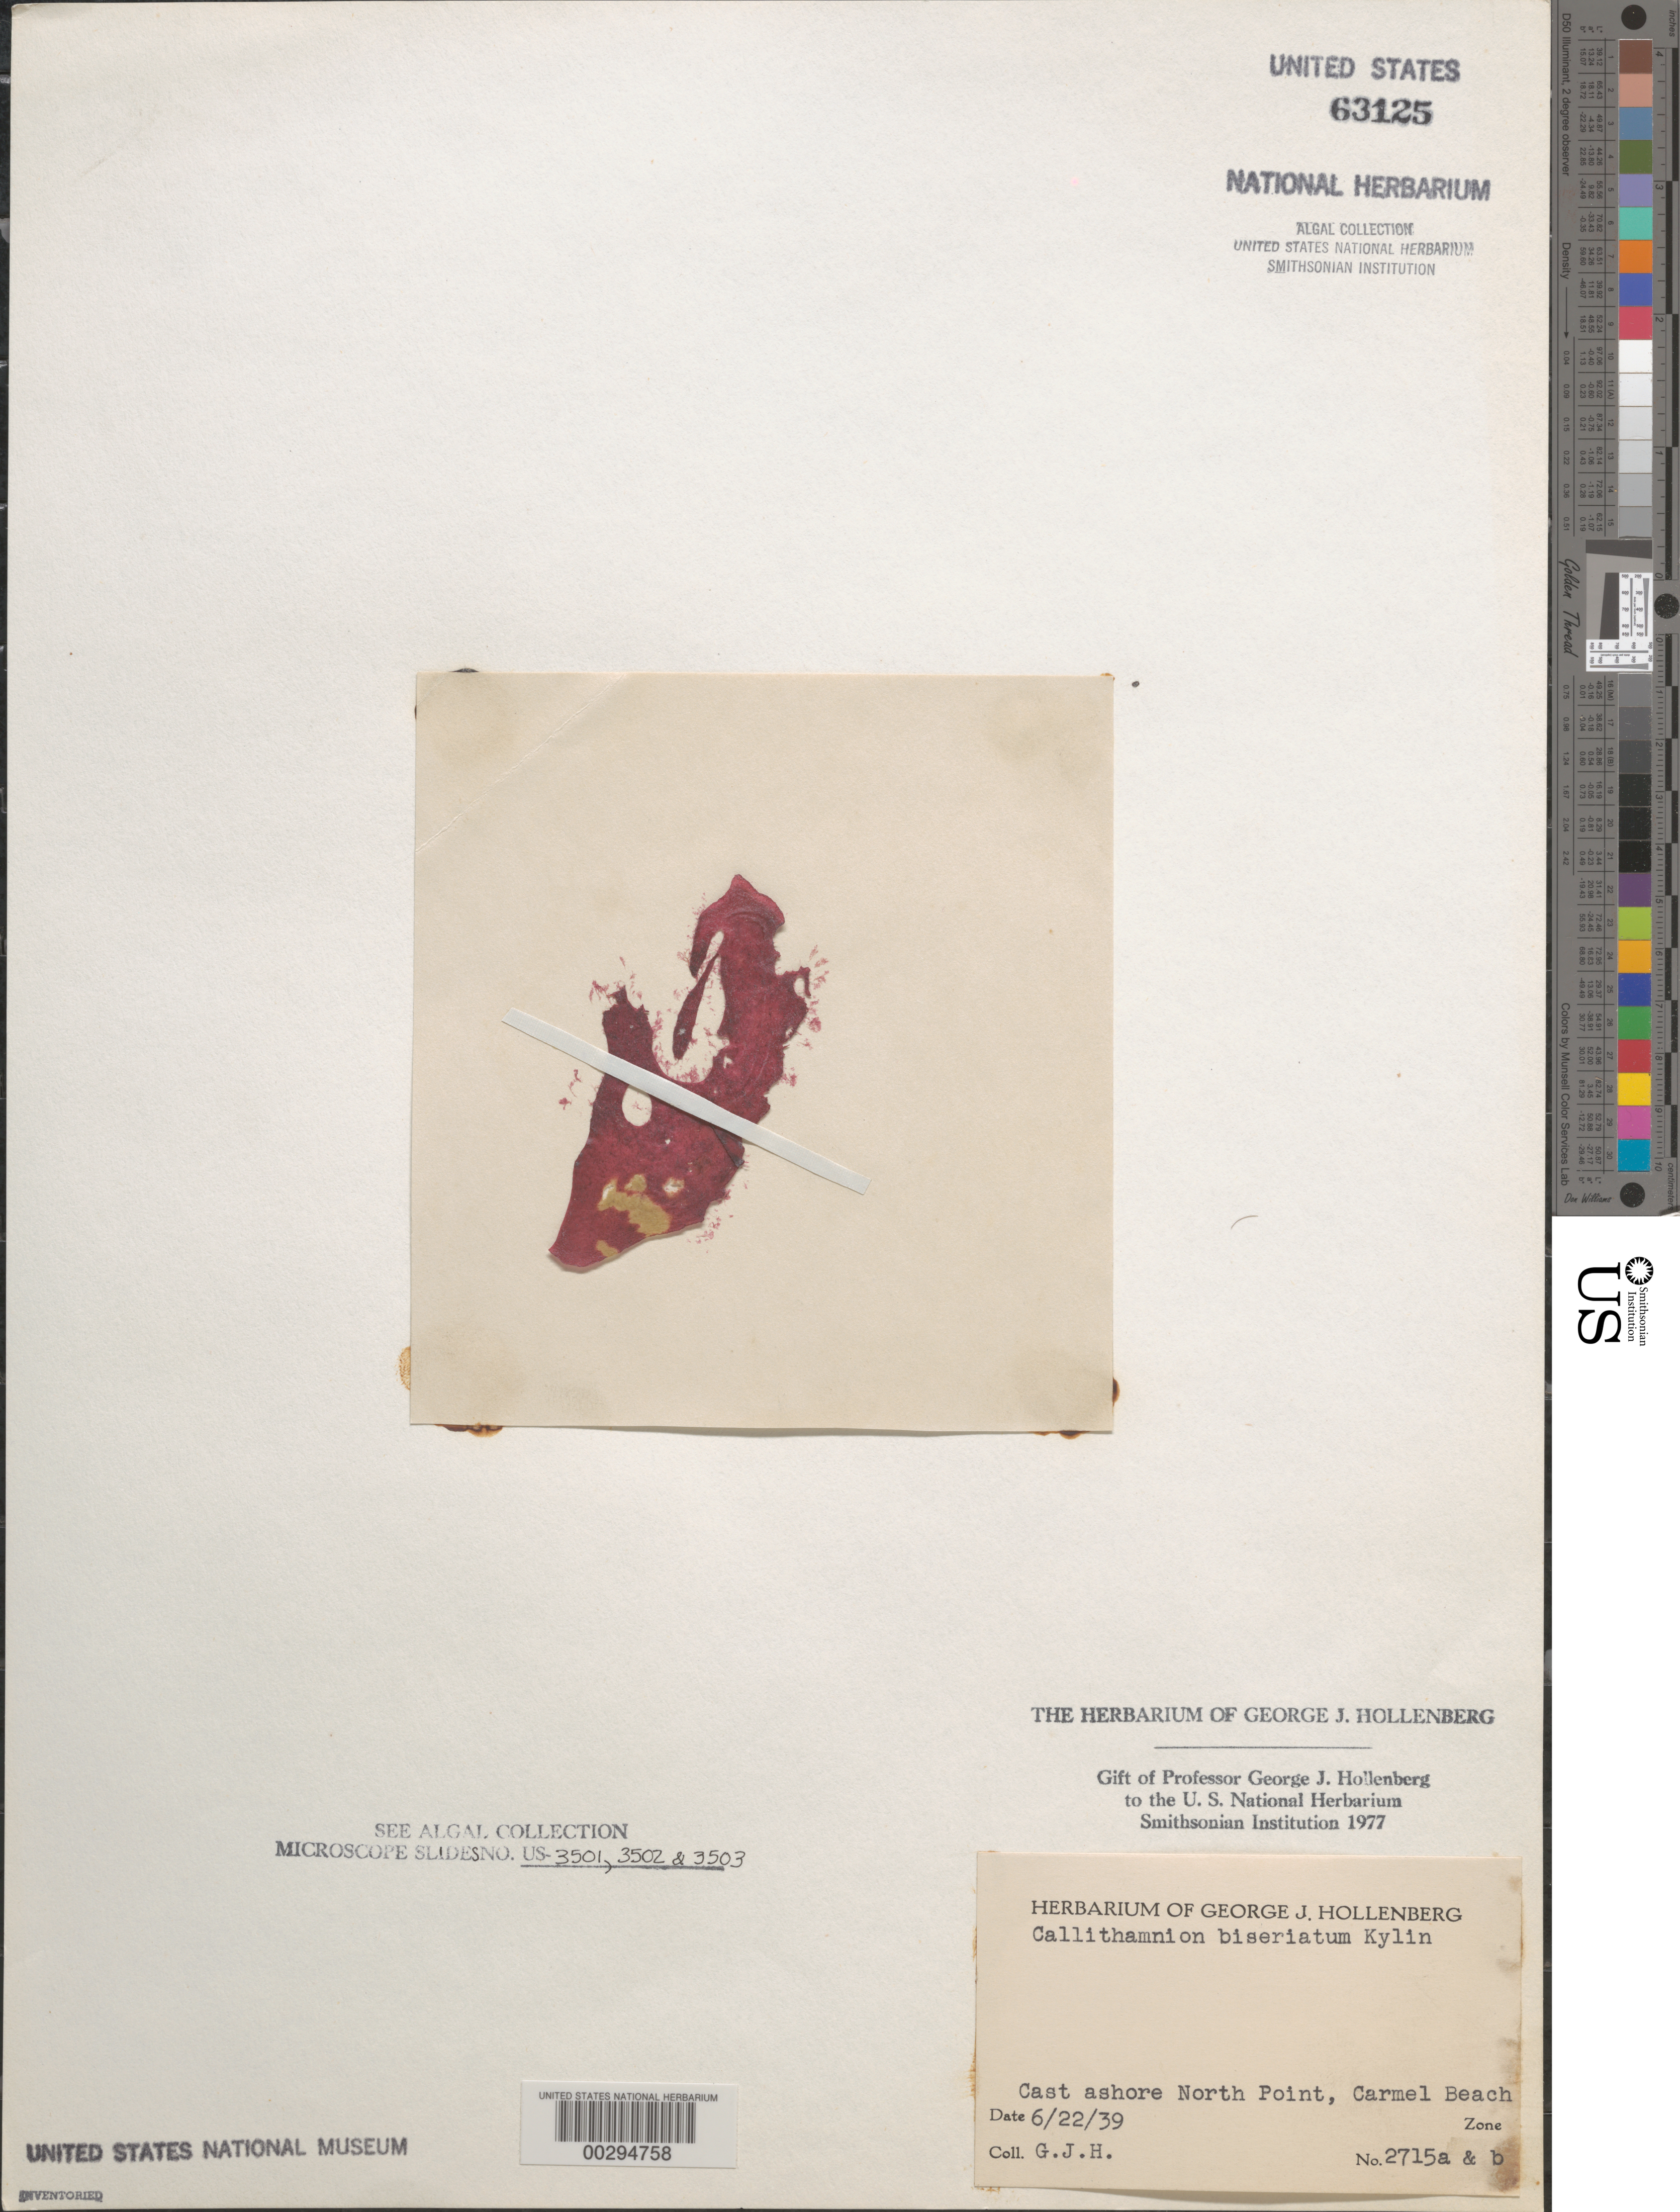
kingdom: Plantae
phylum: Rhodophyta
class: Florideophyceae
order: Ceramiales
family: Callithamniaceae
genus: Callithamnion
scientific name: Callithamnion biseriatum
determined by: Hollenberg, George J.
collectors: G. Hollenberg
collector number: GJH 2715A & GJH 2715B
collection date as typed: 22 Jun 1939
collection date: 1939-06-22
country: United States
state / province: California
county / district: Monterey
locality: North Point, Carmel Beach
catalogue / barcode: US 63125